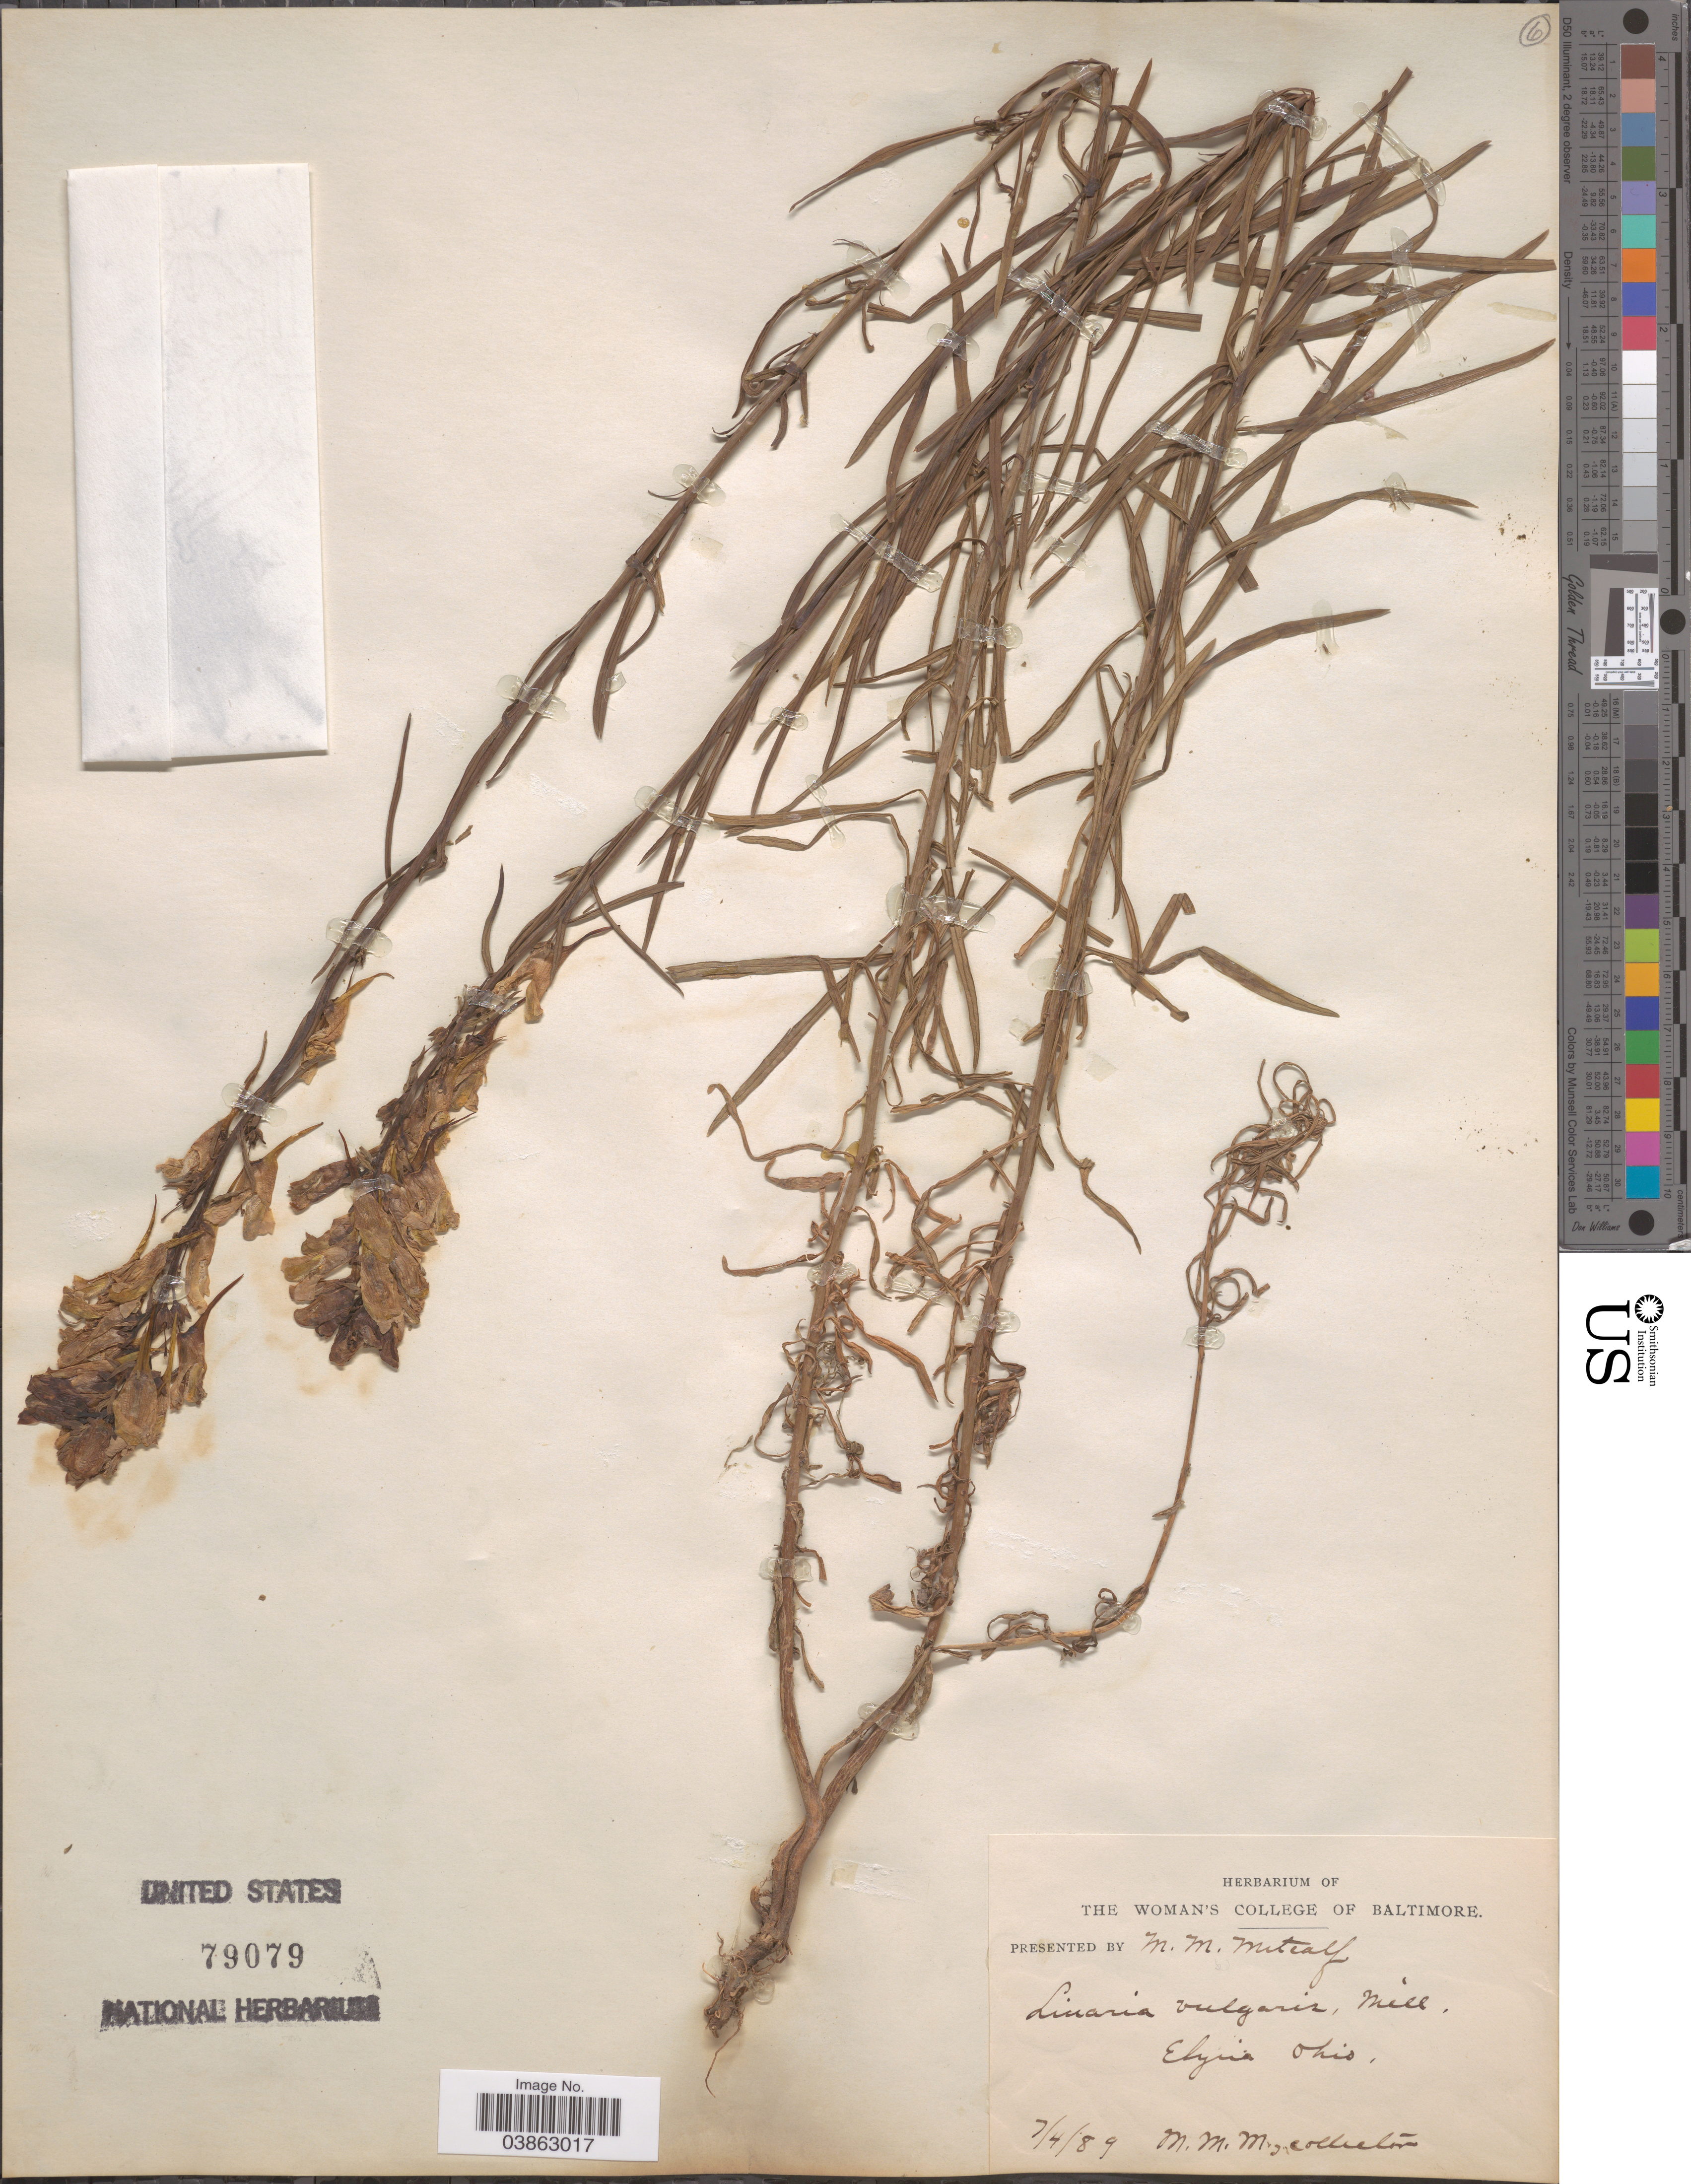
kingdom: Plantae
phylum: Tracheophyta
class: Magnoliopsida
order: Lamiales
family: Plantaginaceae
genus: Linaria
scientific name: Linaria vulgaris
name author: Mill.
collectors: M. Metcalf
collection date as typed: Transcribed d/m/y: 4/7/89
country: United States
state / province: Ohio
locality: Elyria.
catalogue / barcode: US 79079